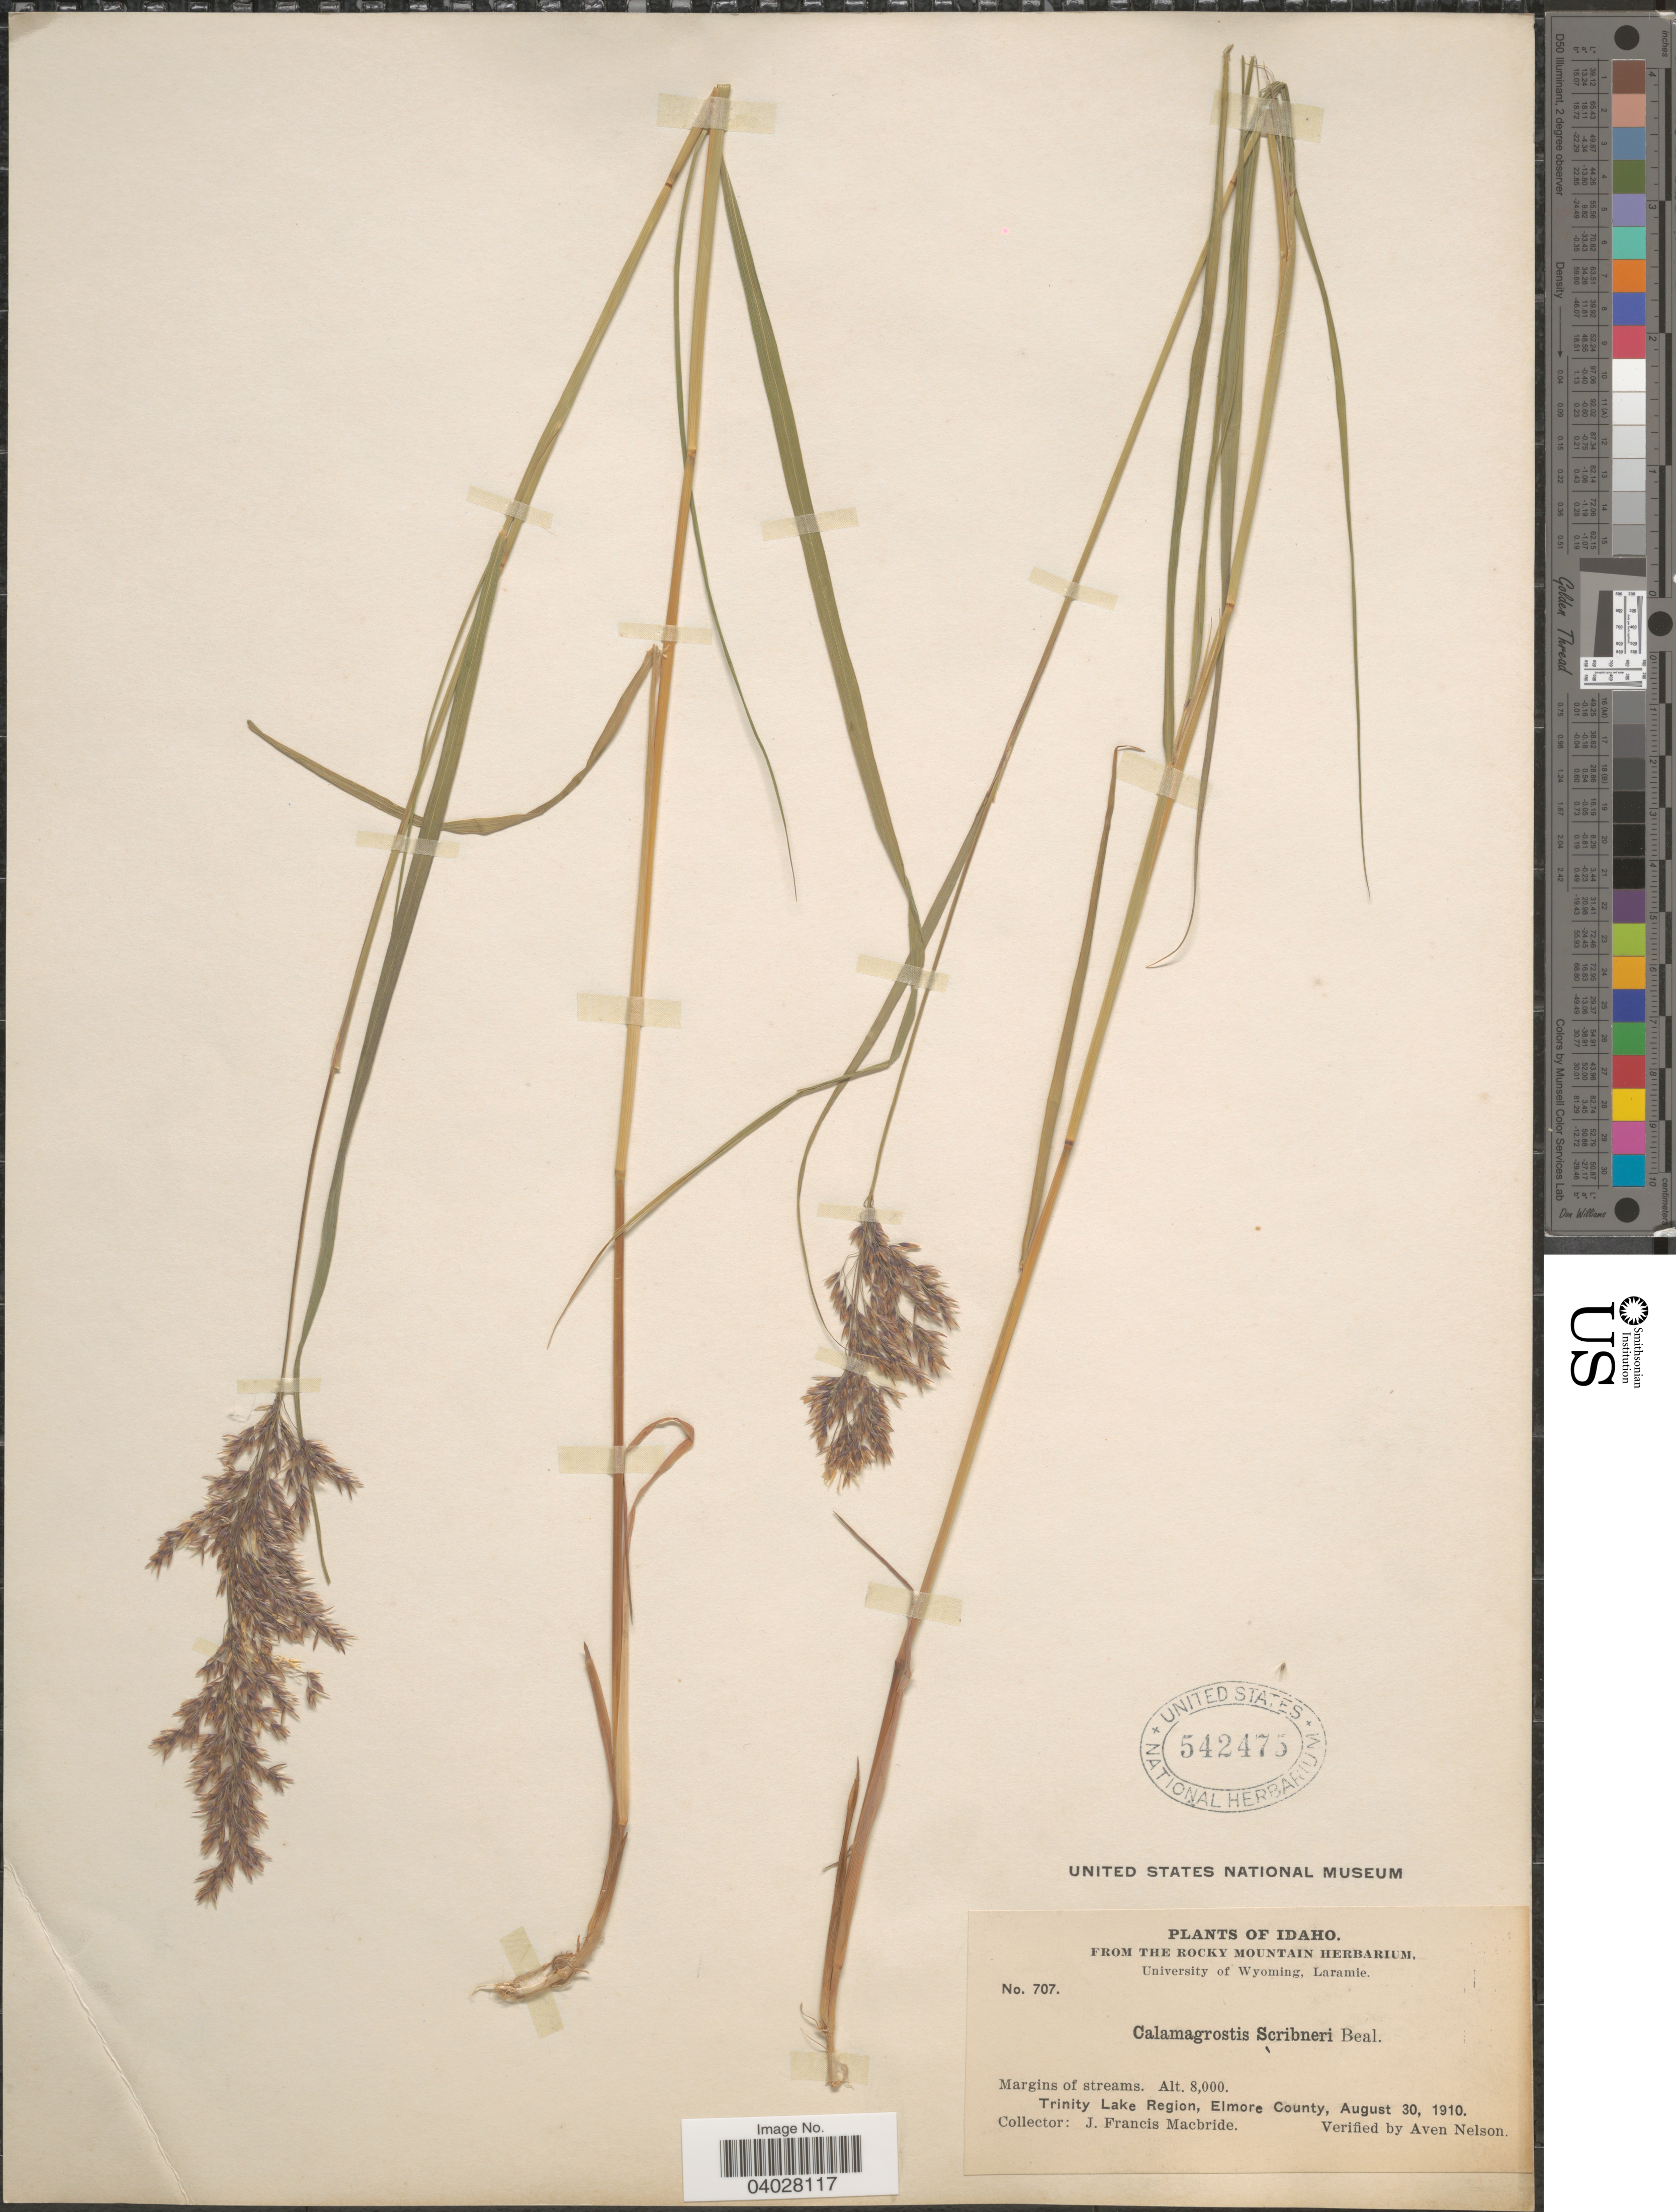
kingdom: Plantae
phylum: Tracheophyta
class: Liliopsida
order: Poales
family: Poaceae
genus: Calamagrostis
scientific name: Calamagrostis canadensis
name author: (Michx.) P. Beauv.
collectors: J. F. Macbride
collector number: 707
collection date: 1910-08-30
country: United States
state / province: Idaho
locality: Trinity Lake Region, Elmore County.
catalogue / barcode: US 542475